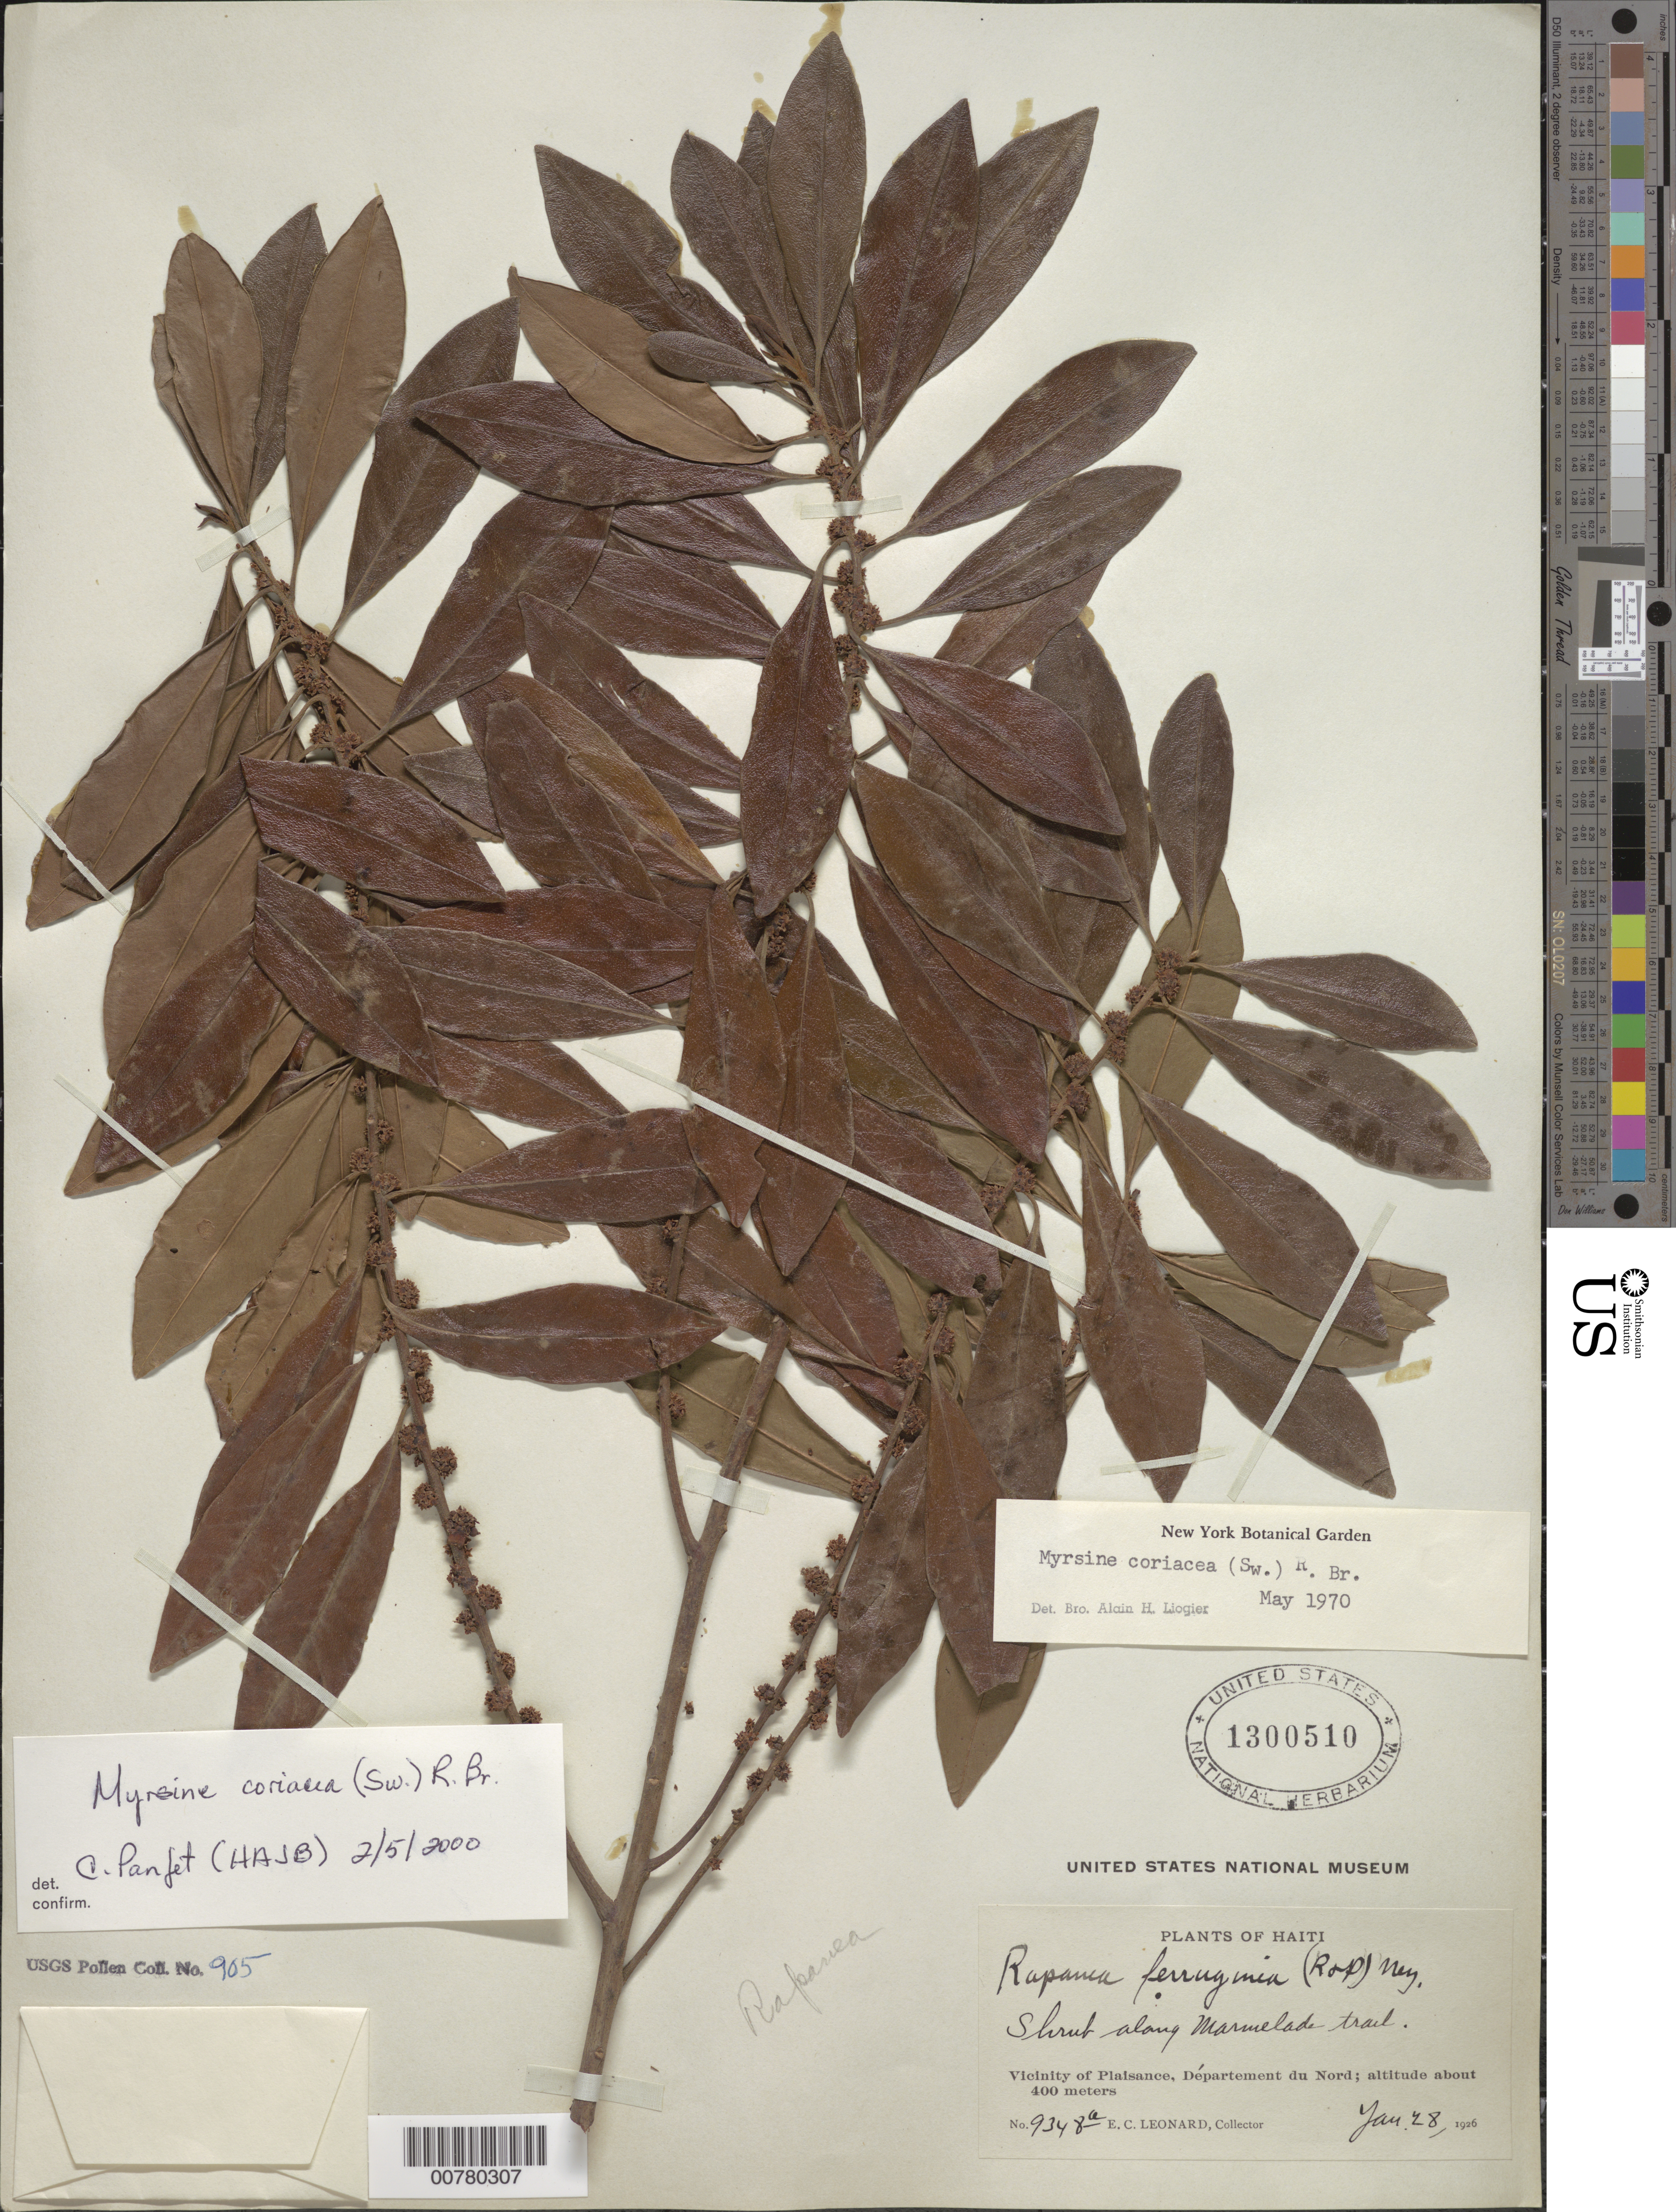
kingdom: Plantae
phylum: Tracheophyta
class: Magnoliopsida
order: Ericales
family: Primulaceae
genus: Myrsine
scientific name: Myrsine coriacea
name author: (Sw.) R. Br. ex Roem. & Schult.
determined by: Panflet, C.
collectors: E. C. Leonard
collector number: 9348a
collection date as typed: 28 Jan 1926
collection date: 1926-01-28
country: Haiti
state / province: Nord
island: Hispaniola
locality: Vicinity of Plaisance, along Marmelade trail.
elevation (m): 400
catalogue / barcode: US 1300510